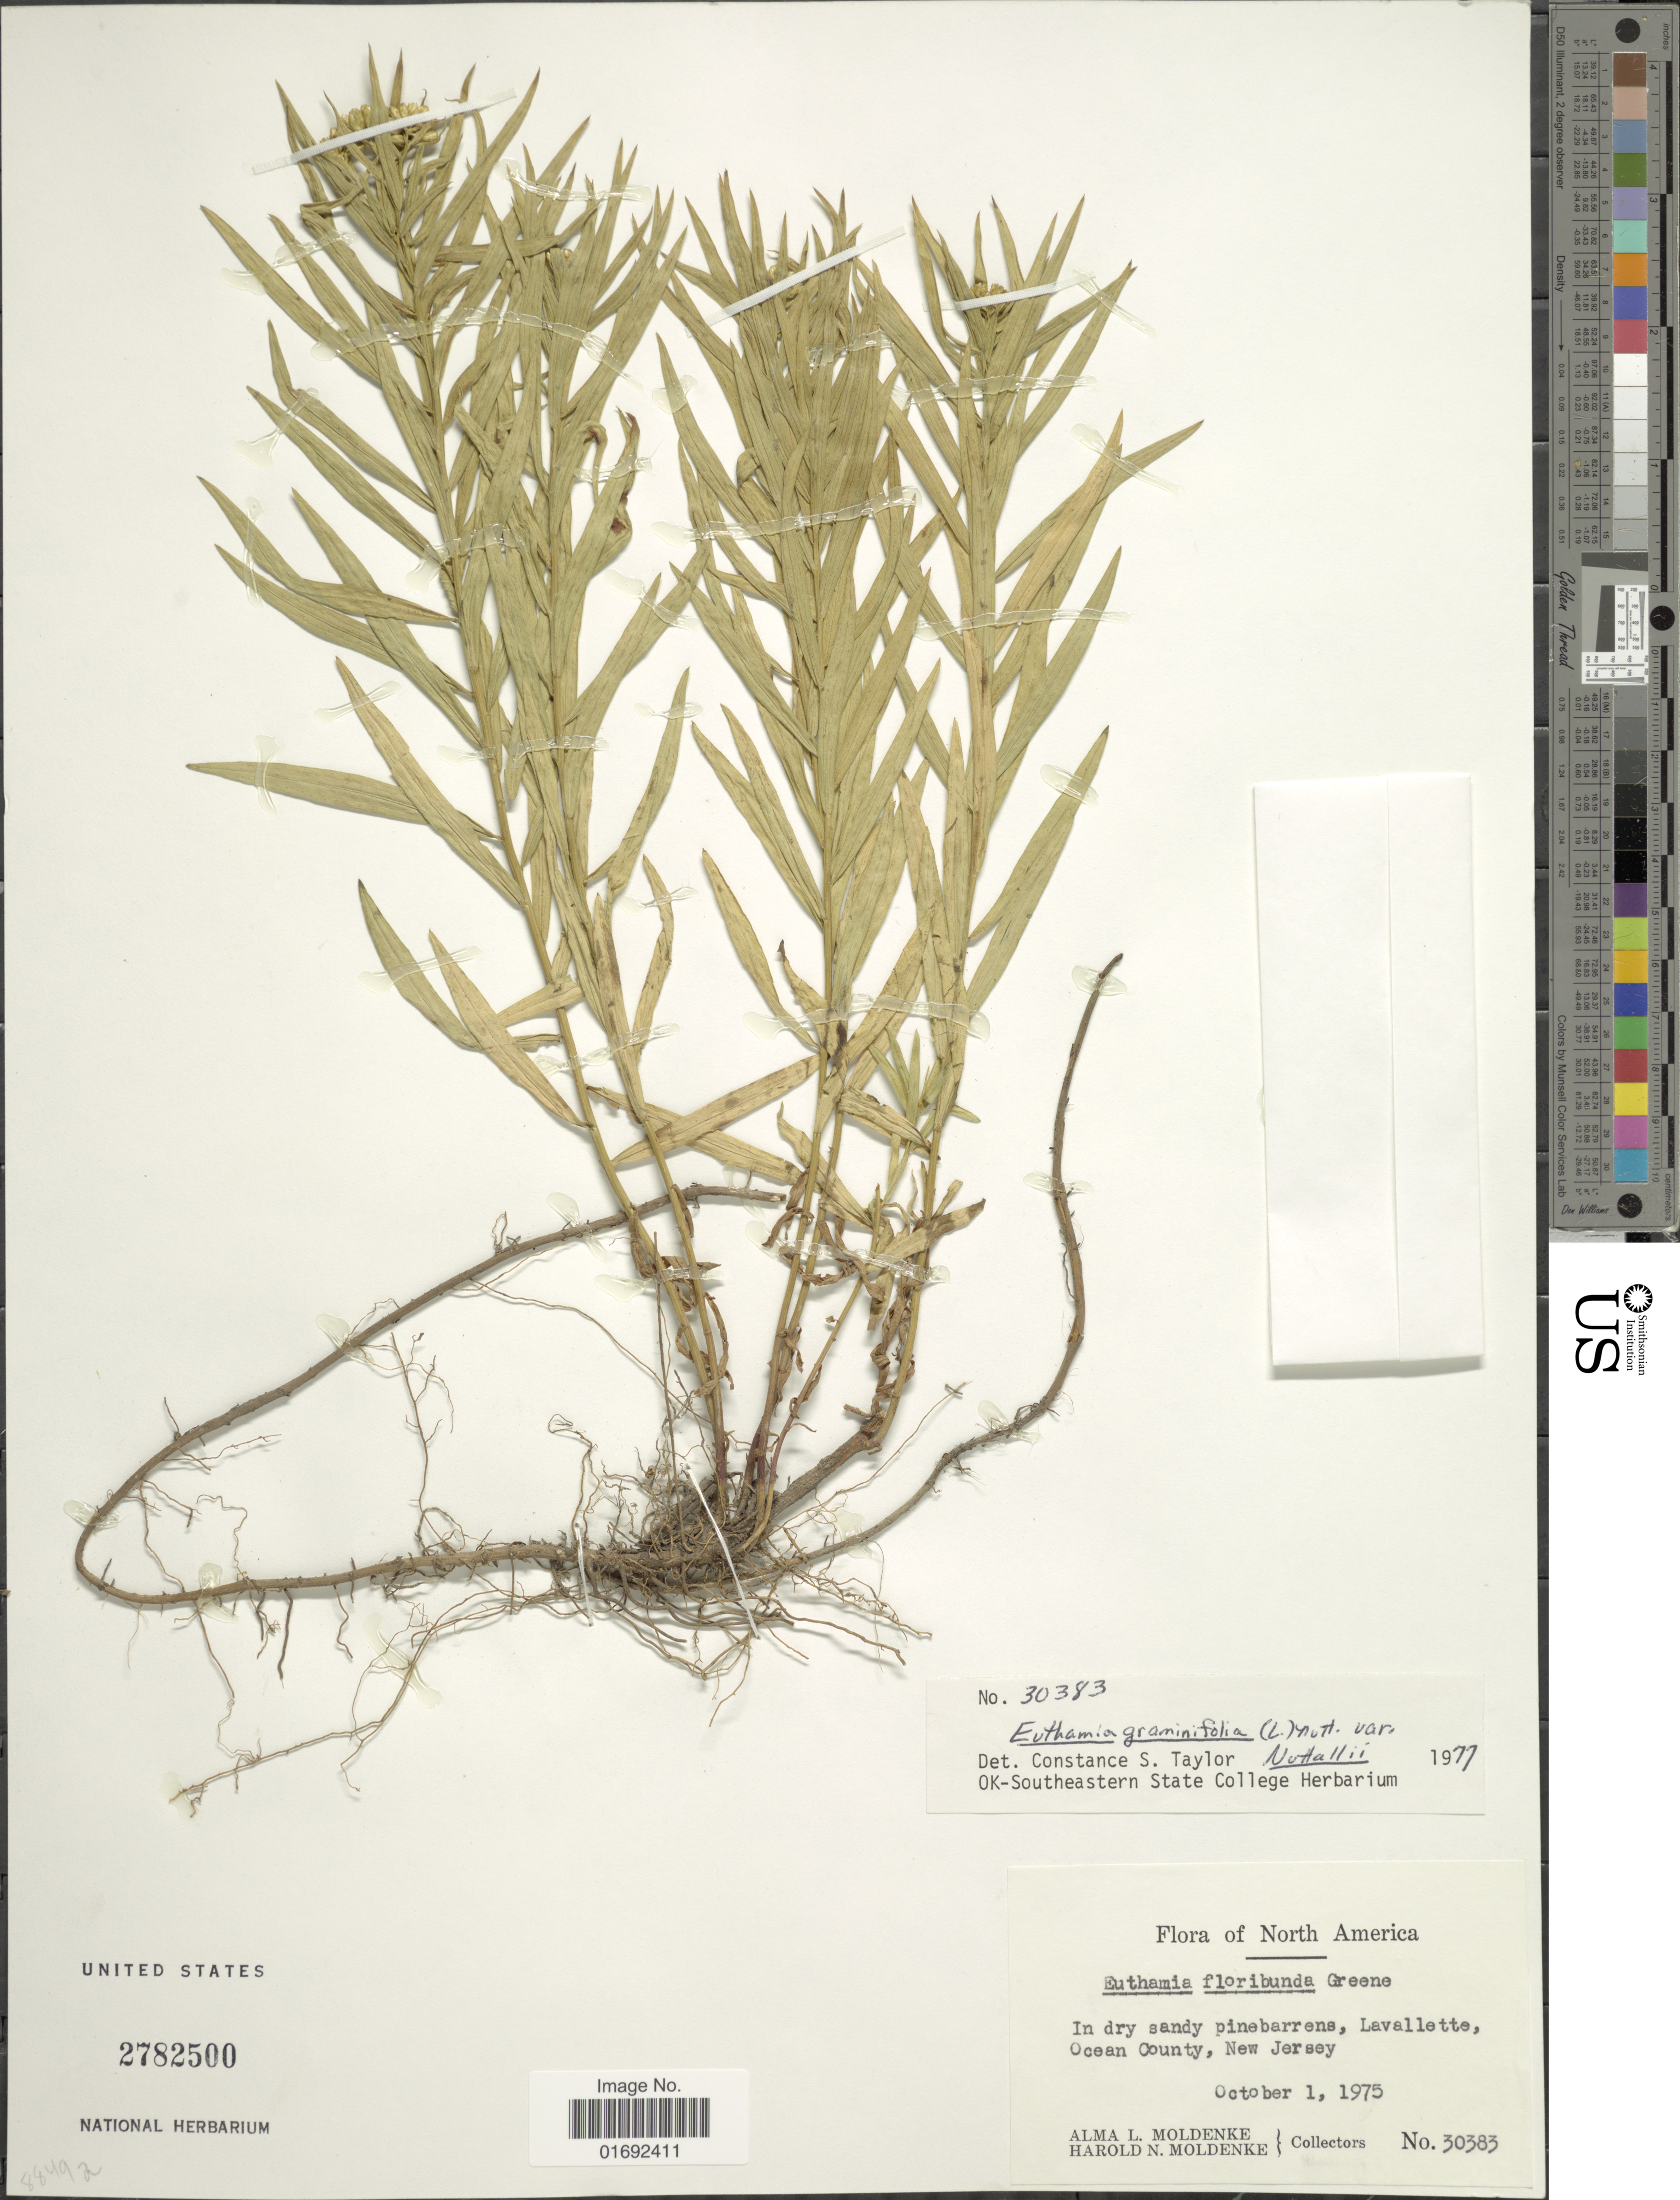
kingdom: Plantae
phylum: Tracheophyta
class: Magnoliopsida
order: Asterales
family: Asteraceae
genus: Euthamia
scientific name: Euthamia graminifolia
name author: (L.) Nutt.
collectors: A. L. Moldenke & H. N. Moldenke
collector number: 30383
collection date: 1975-10-01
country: United States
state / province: New Jersey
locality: North America, Lavallette, Ocean County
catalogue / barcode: US 2782500